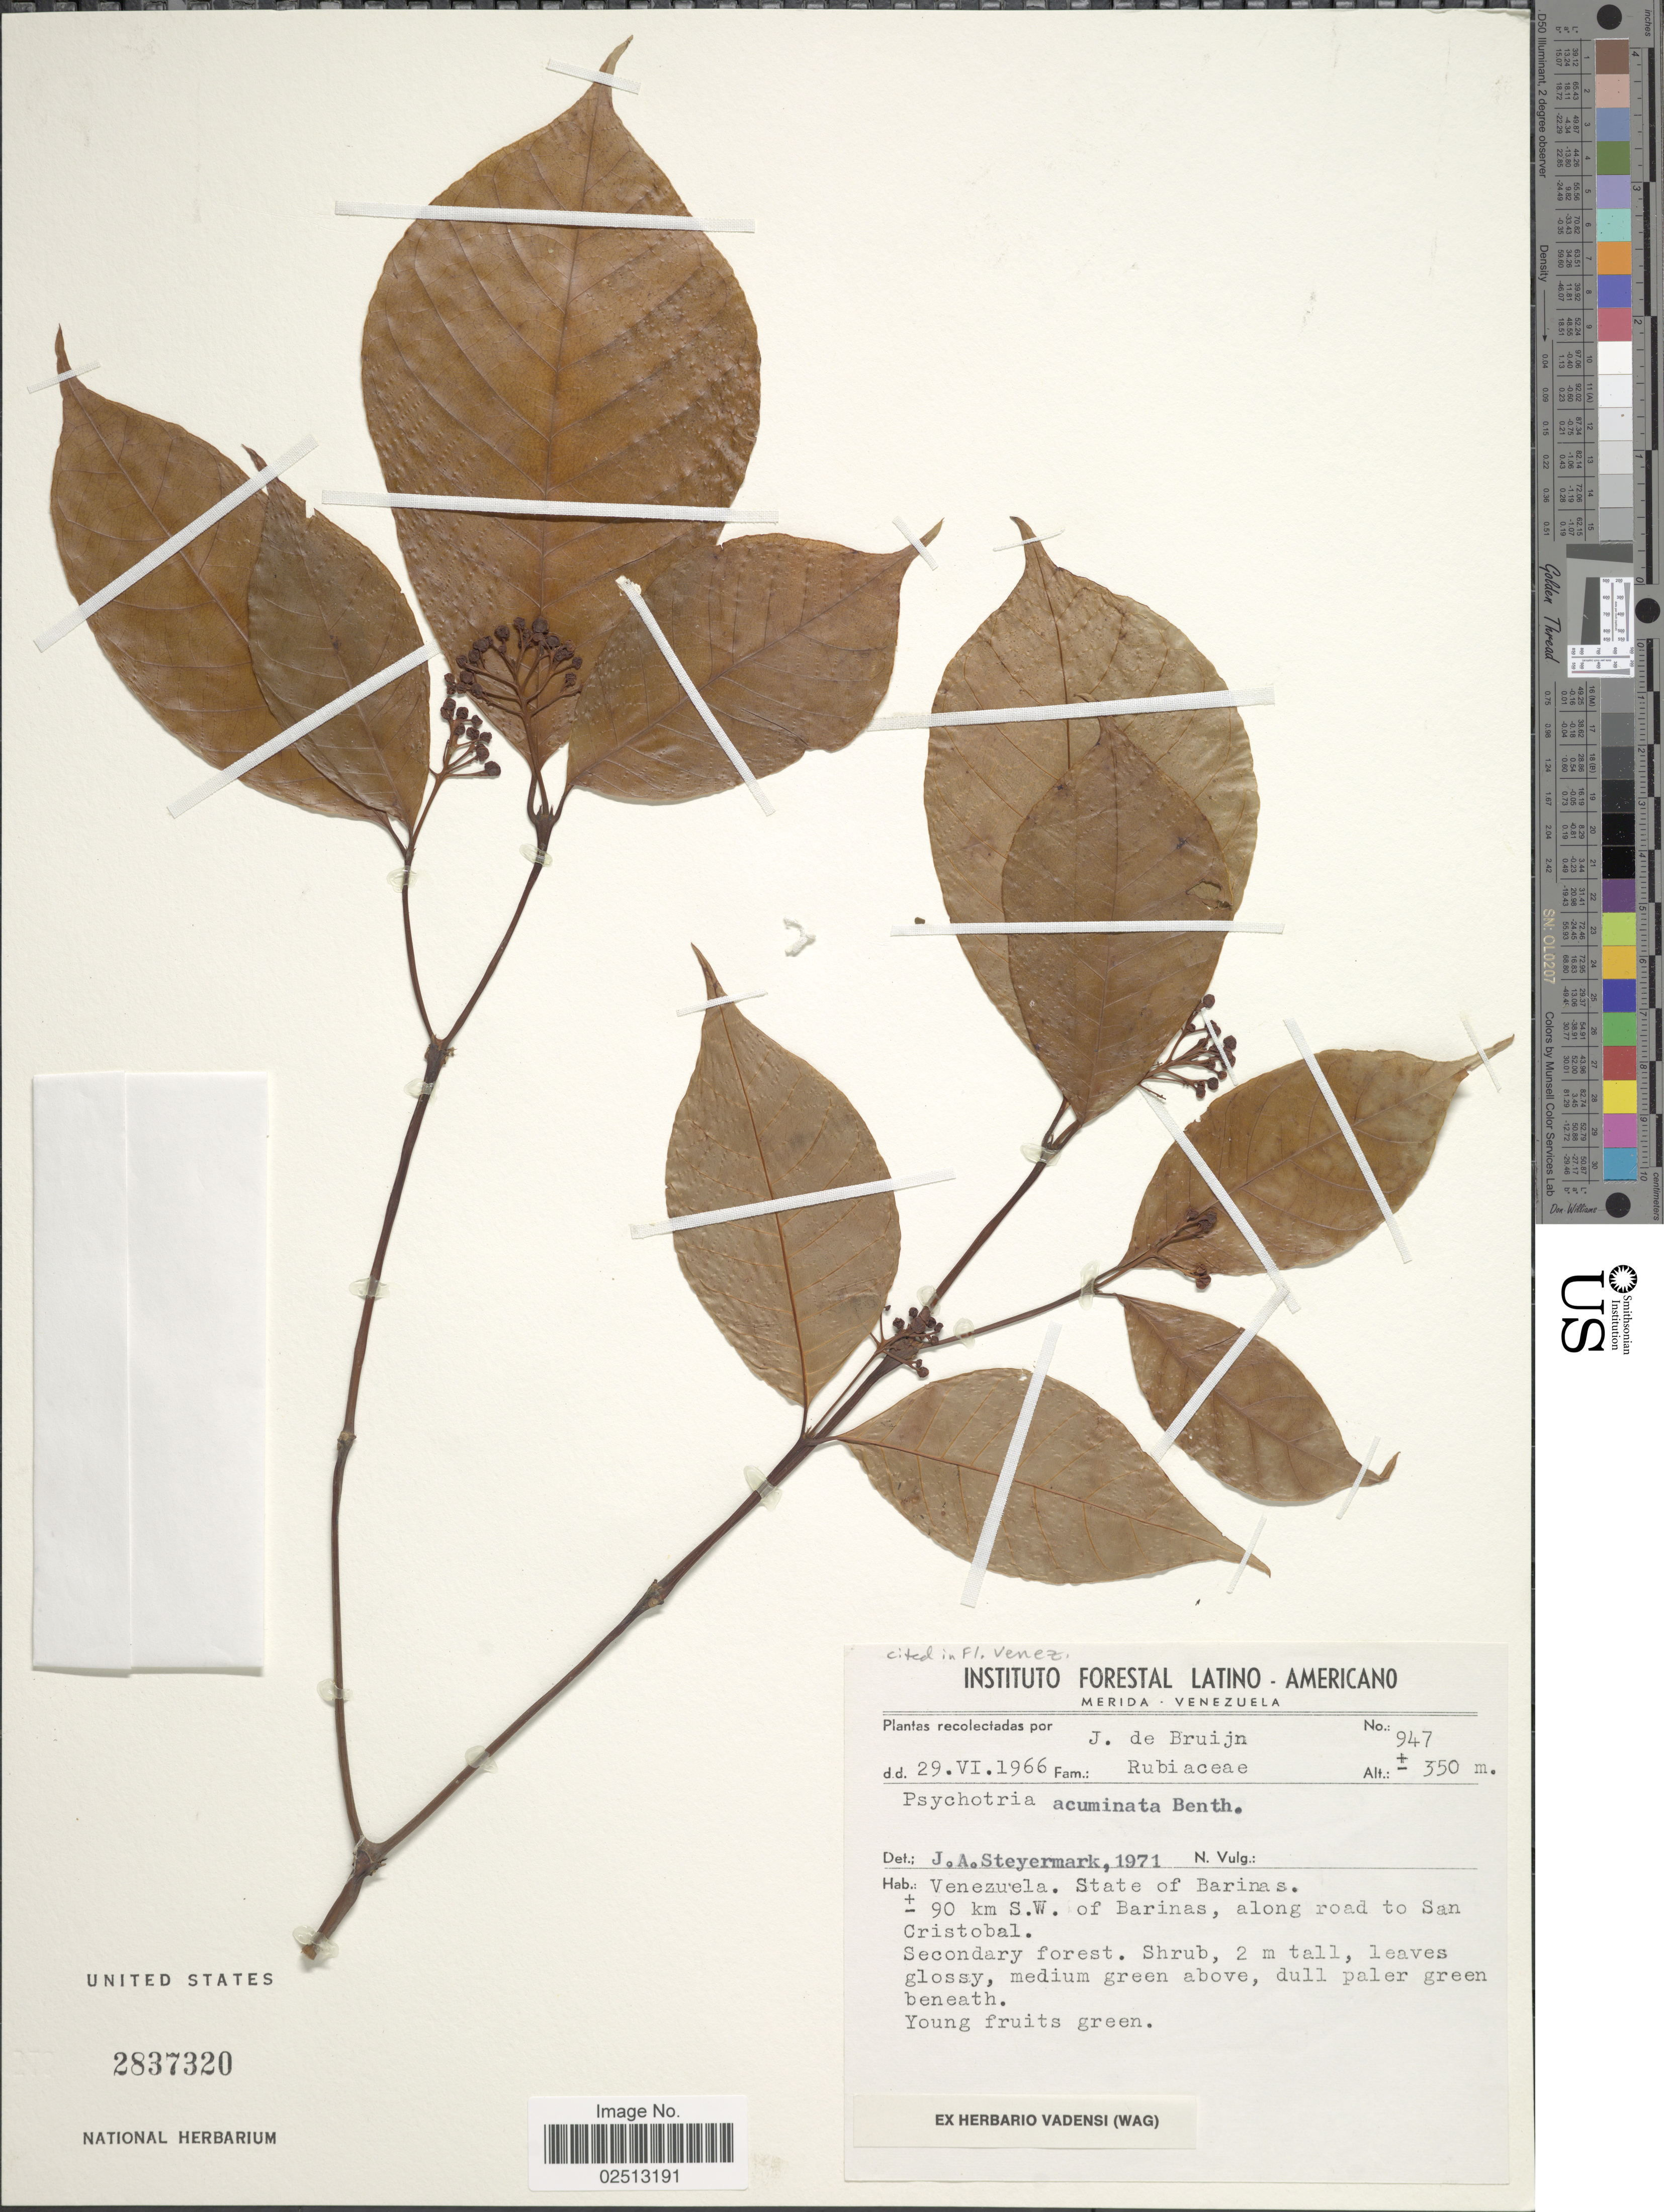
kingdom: Plantae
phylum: Tracheophyta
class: Magnoliopsida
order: Gentianales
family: Rubiaceae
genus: Psychotria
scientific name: Psychotria acuminata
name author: Benth.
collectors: J. Bruijn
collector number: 947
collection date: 1966-06-29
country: Venezuela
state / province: Barinas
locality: Venezuela. State of Barinas. ± 90 km S.W. of Barinas, along road to San Cristobal.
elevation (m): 350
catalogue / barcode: US 2837320